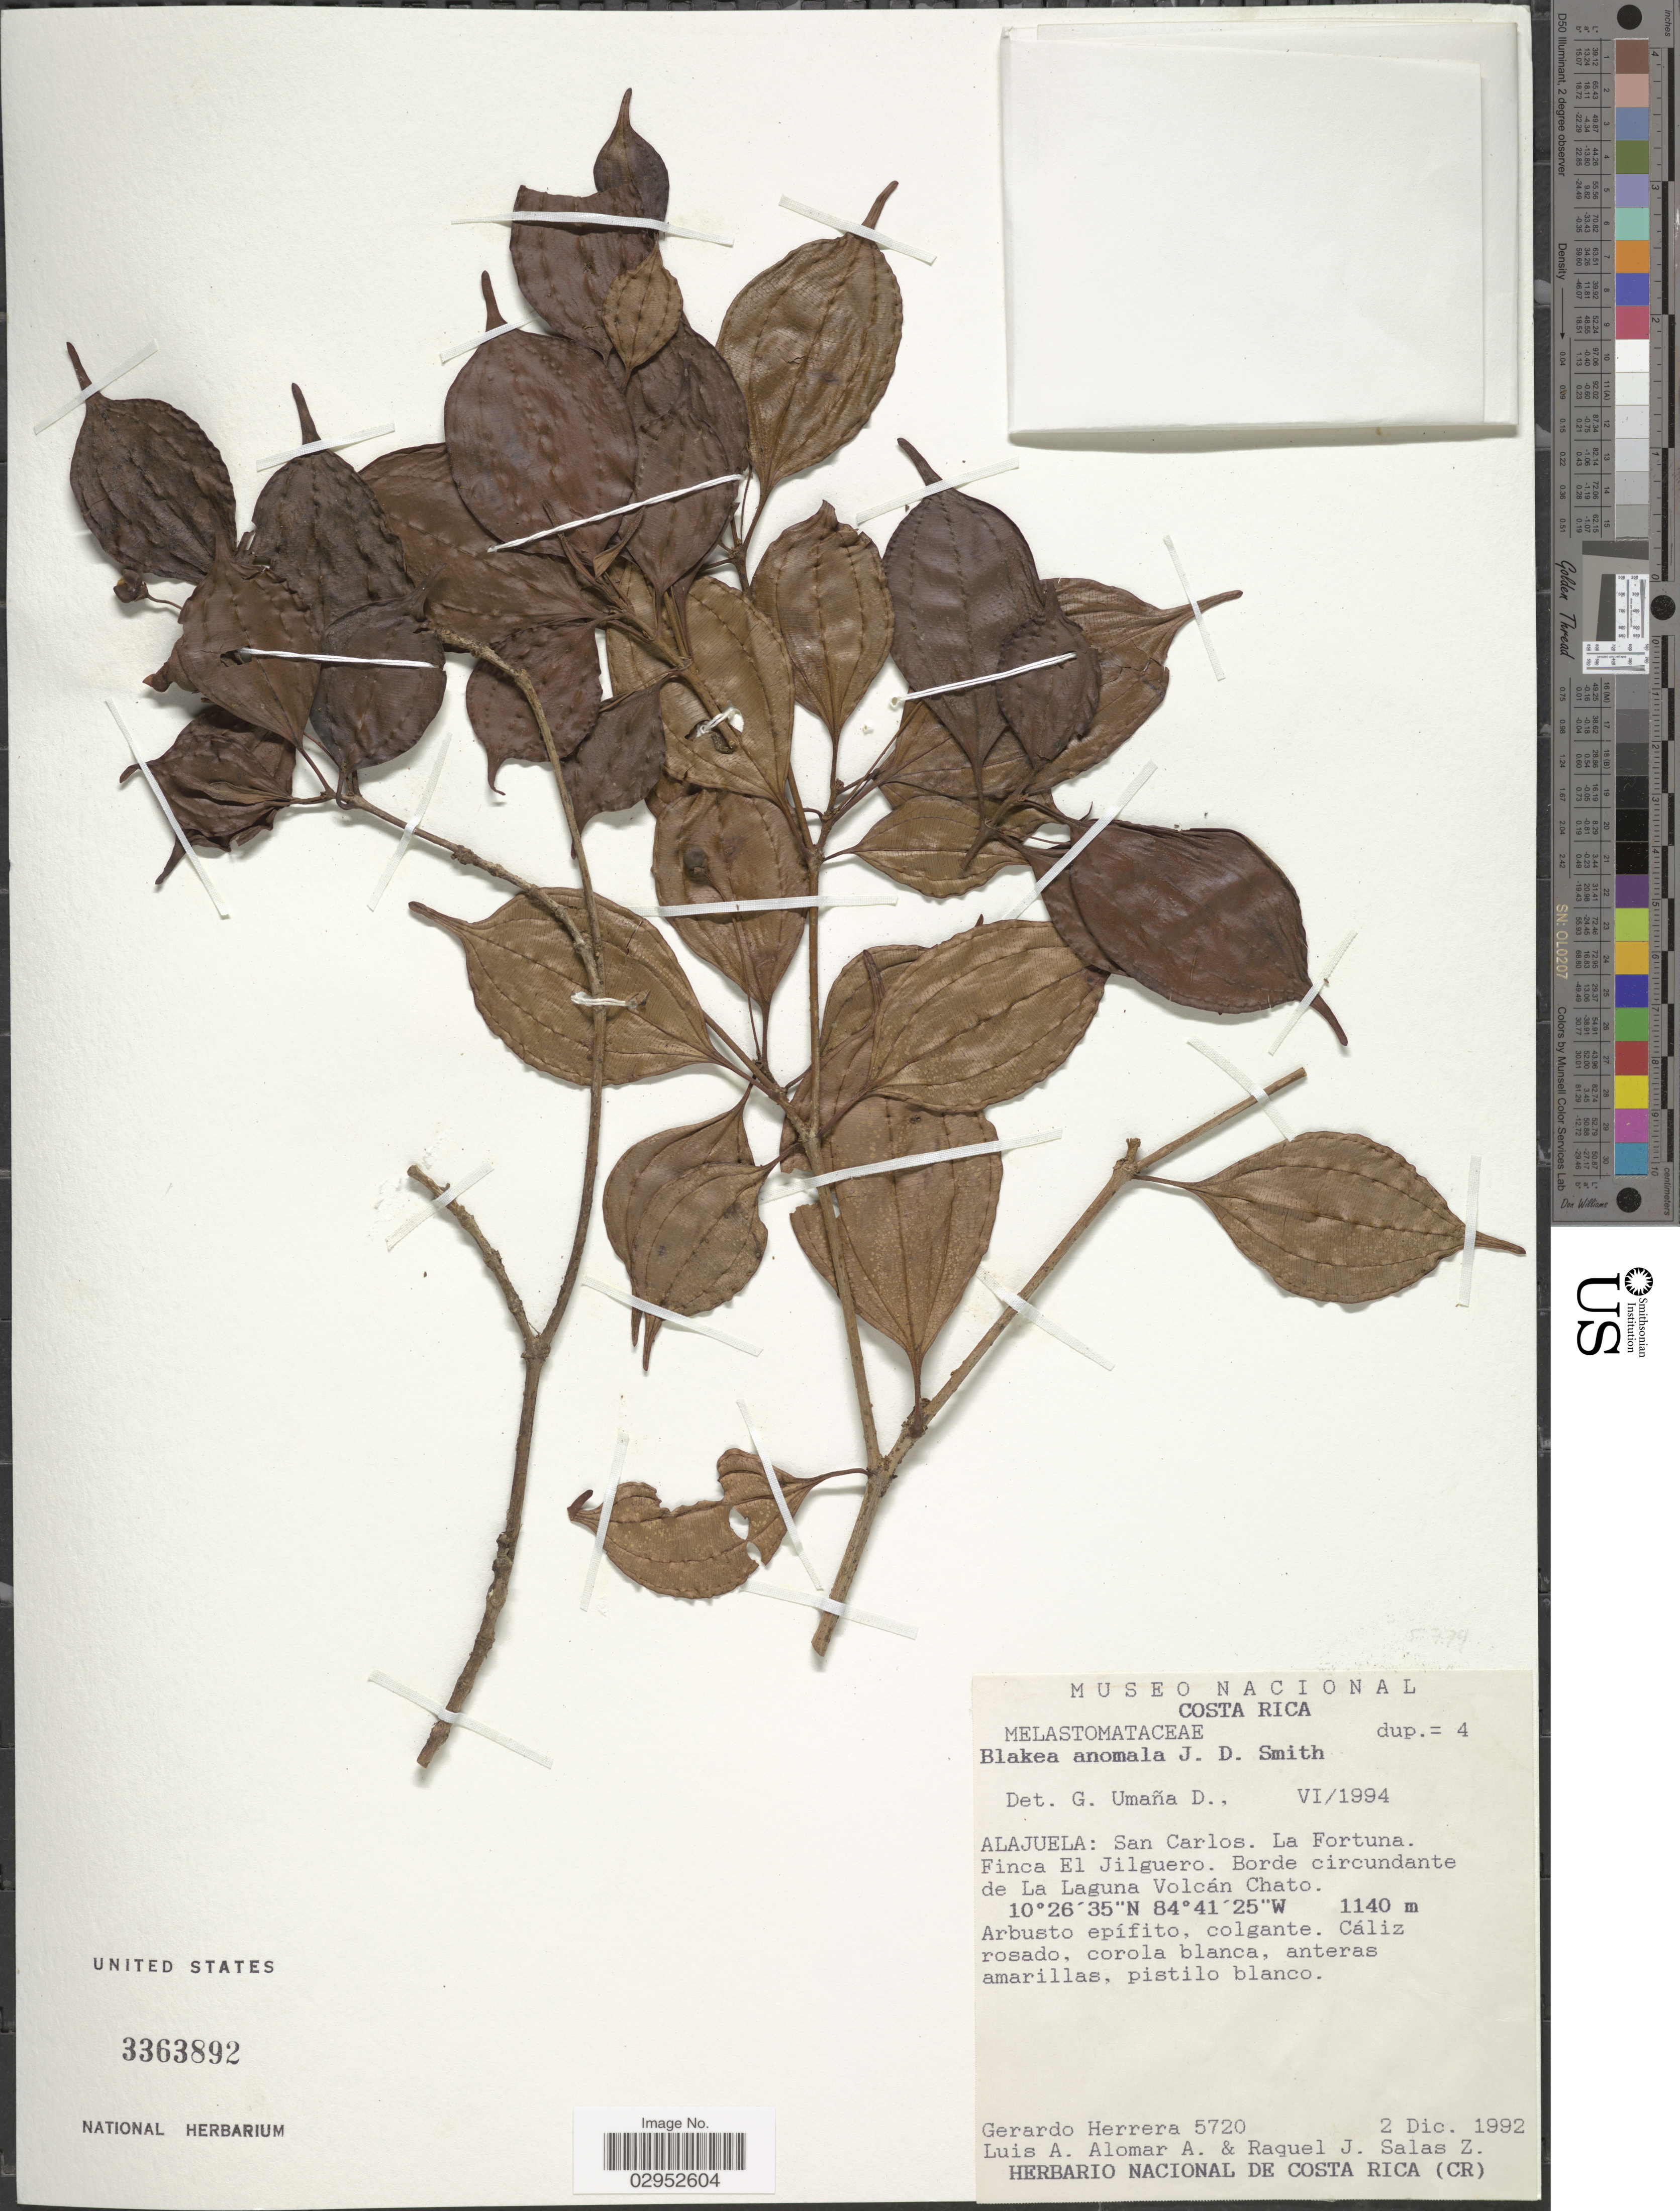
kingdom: Plantae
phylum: Tracheophyta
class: Magnoliopsida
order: Myrtales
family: Melastomataceae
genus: Blakea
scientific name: Blakea anomala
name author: Donn. Sm.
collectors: G. Herrera, L. Alomar A. & R. Salas Z.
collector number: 5720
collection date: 1992-12-02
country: Costa Rica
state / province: Alajuela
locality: San Carlos. La Fortuna. Finca El Jilguero. Borde circundante de La Laguna Volcán Chato.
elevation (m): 1140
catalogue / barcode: US 3363892